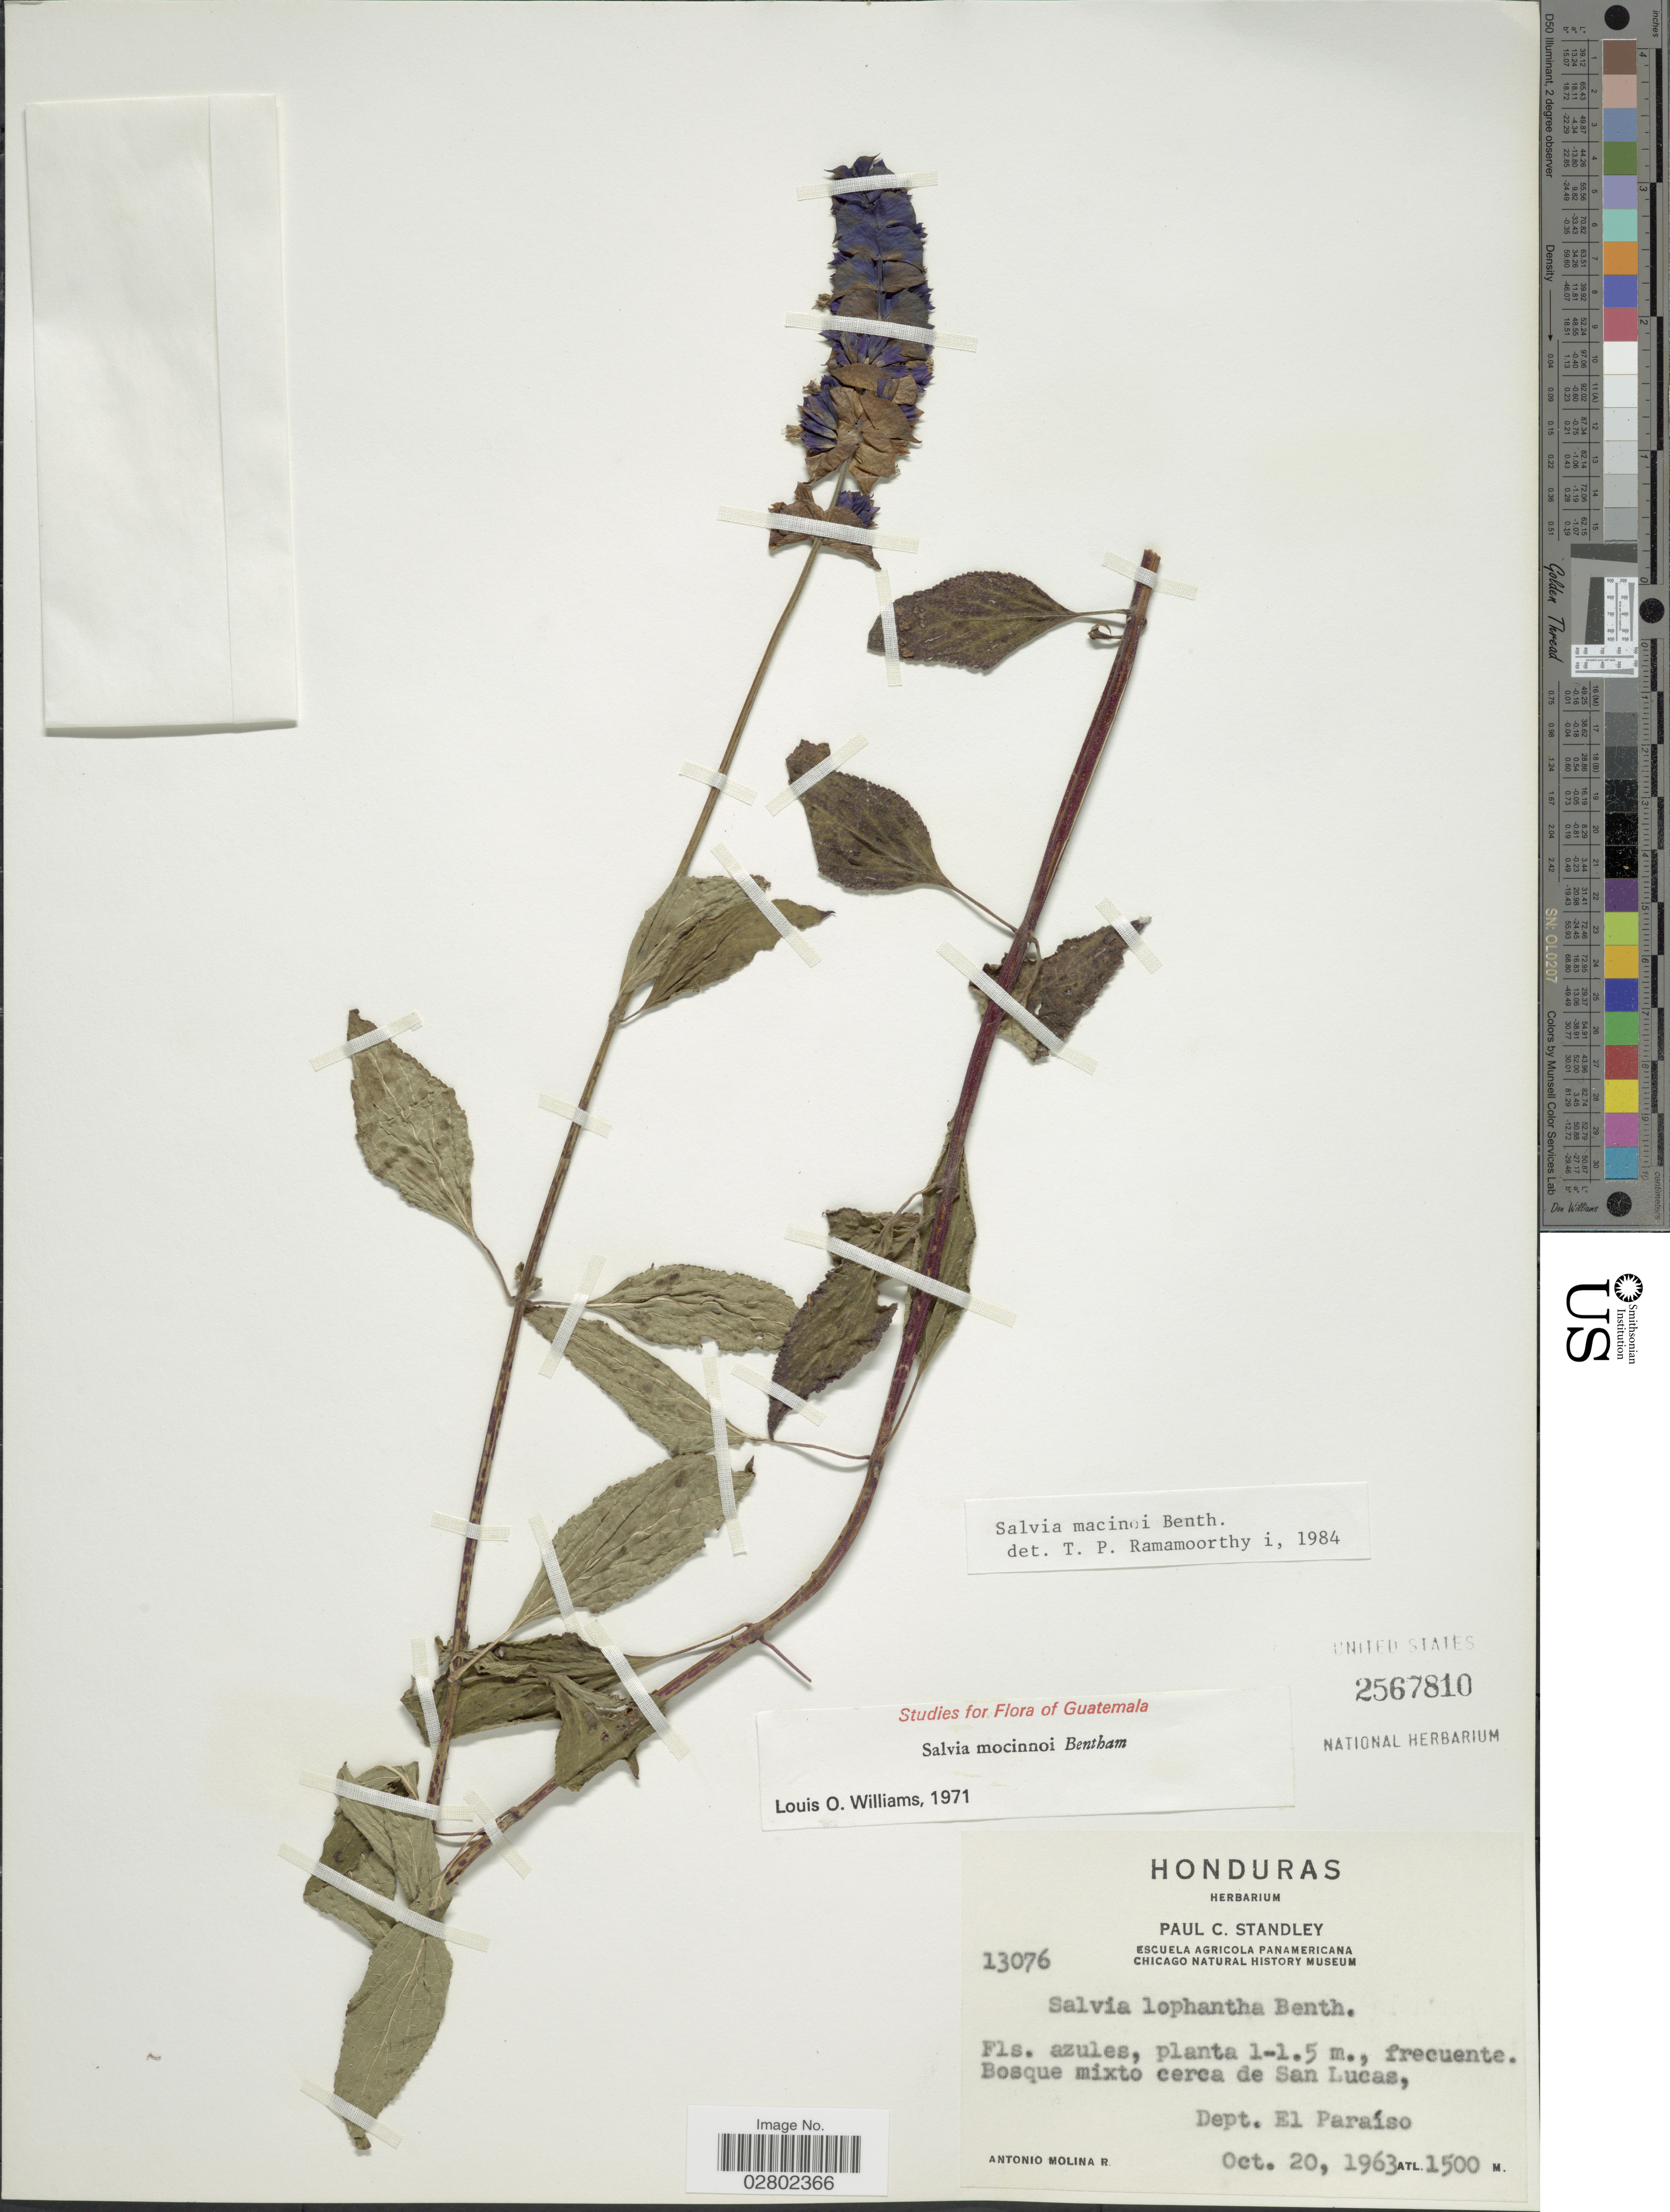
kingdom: Plantae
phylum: Tracheophyta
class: Magnoliopsida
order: Lamiales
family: Lamiaceae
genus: Salvia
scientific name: Salvia mocinoi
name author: Benth.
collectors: A. Molina R.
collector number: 13076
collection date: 1963-10-20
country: Honduras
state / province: El Paraíso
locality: Bosque mixto cerca de San Lucas, Dept. El Paraíso.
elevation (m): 1500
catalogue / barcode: US 2567810